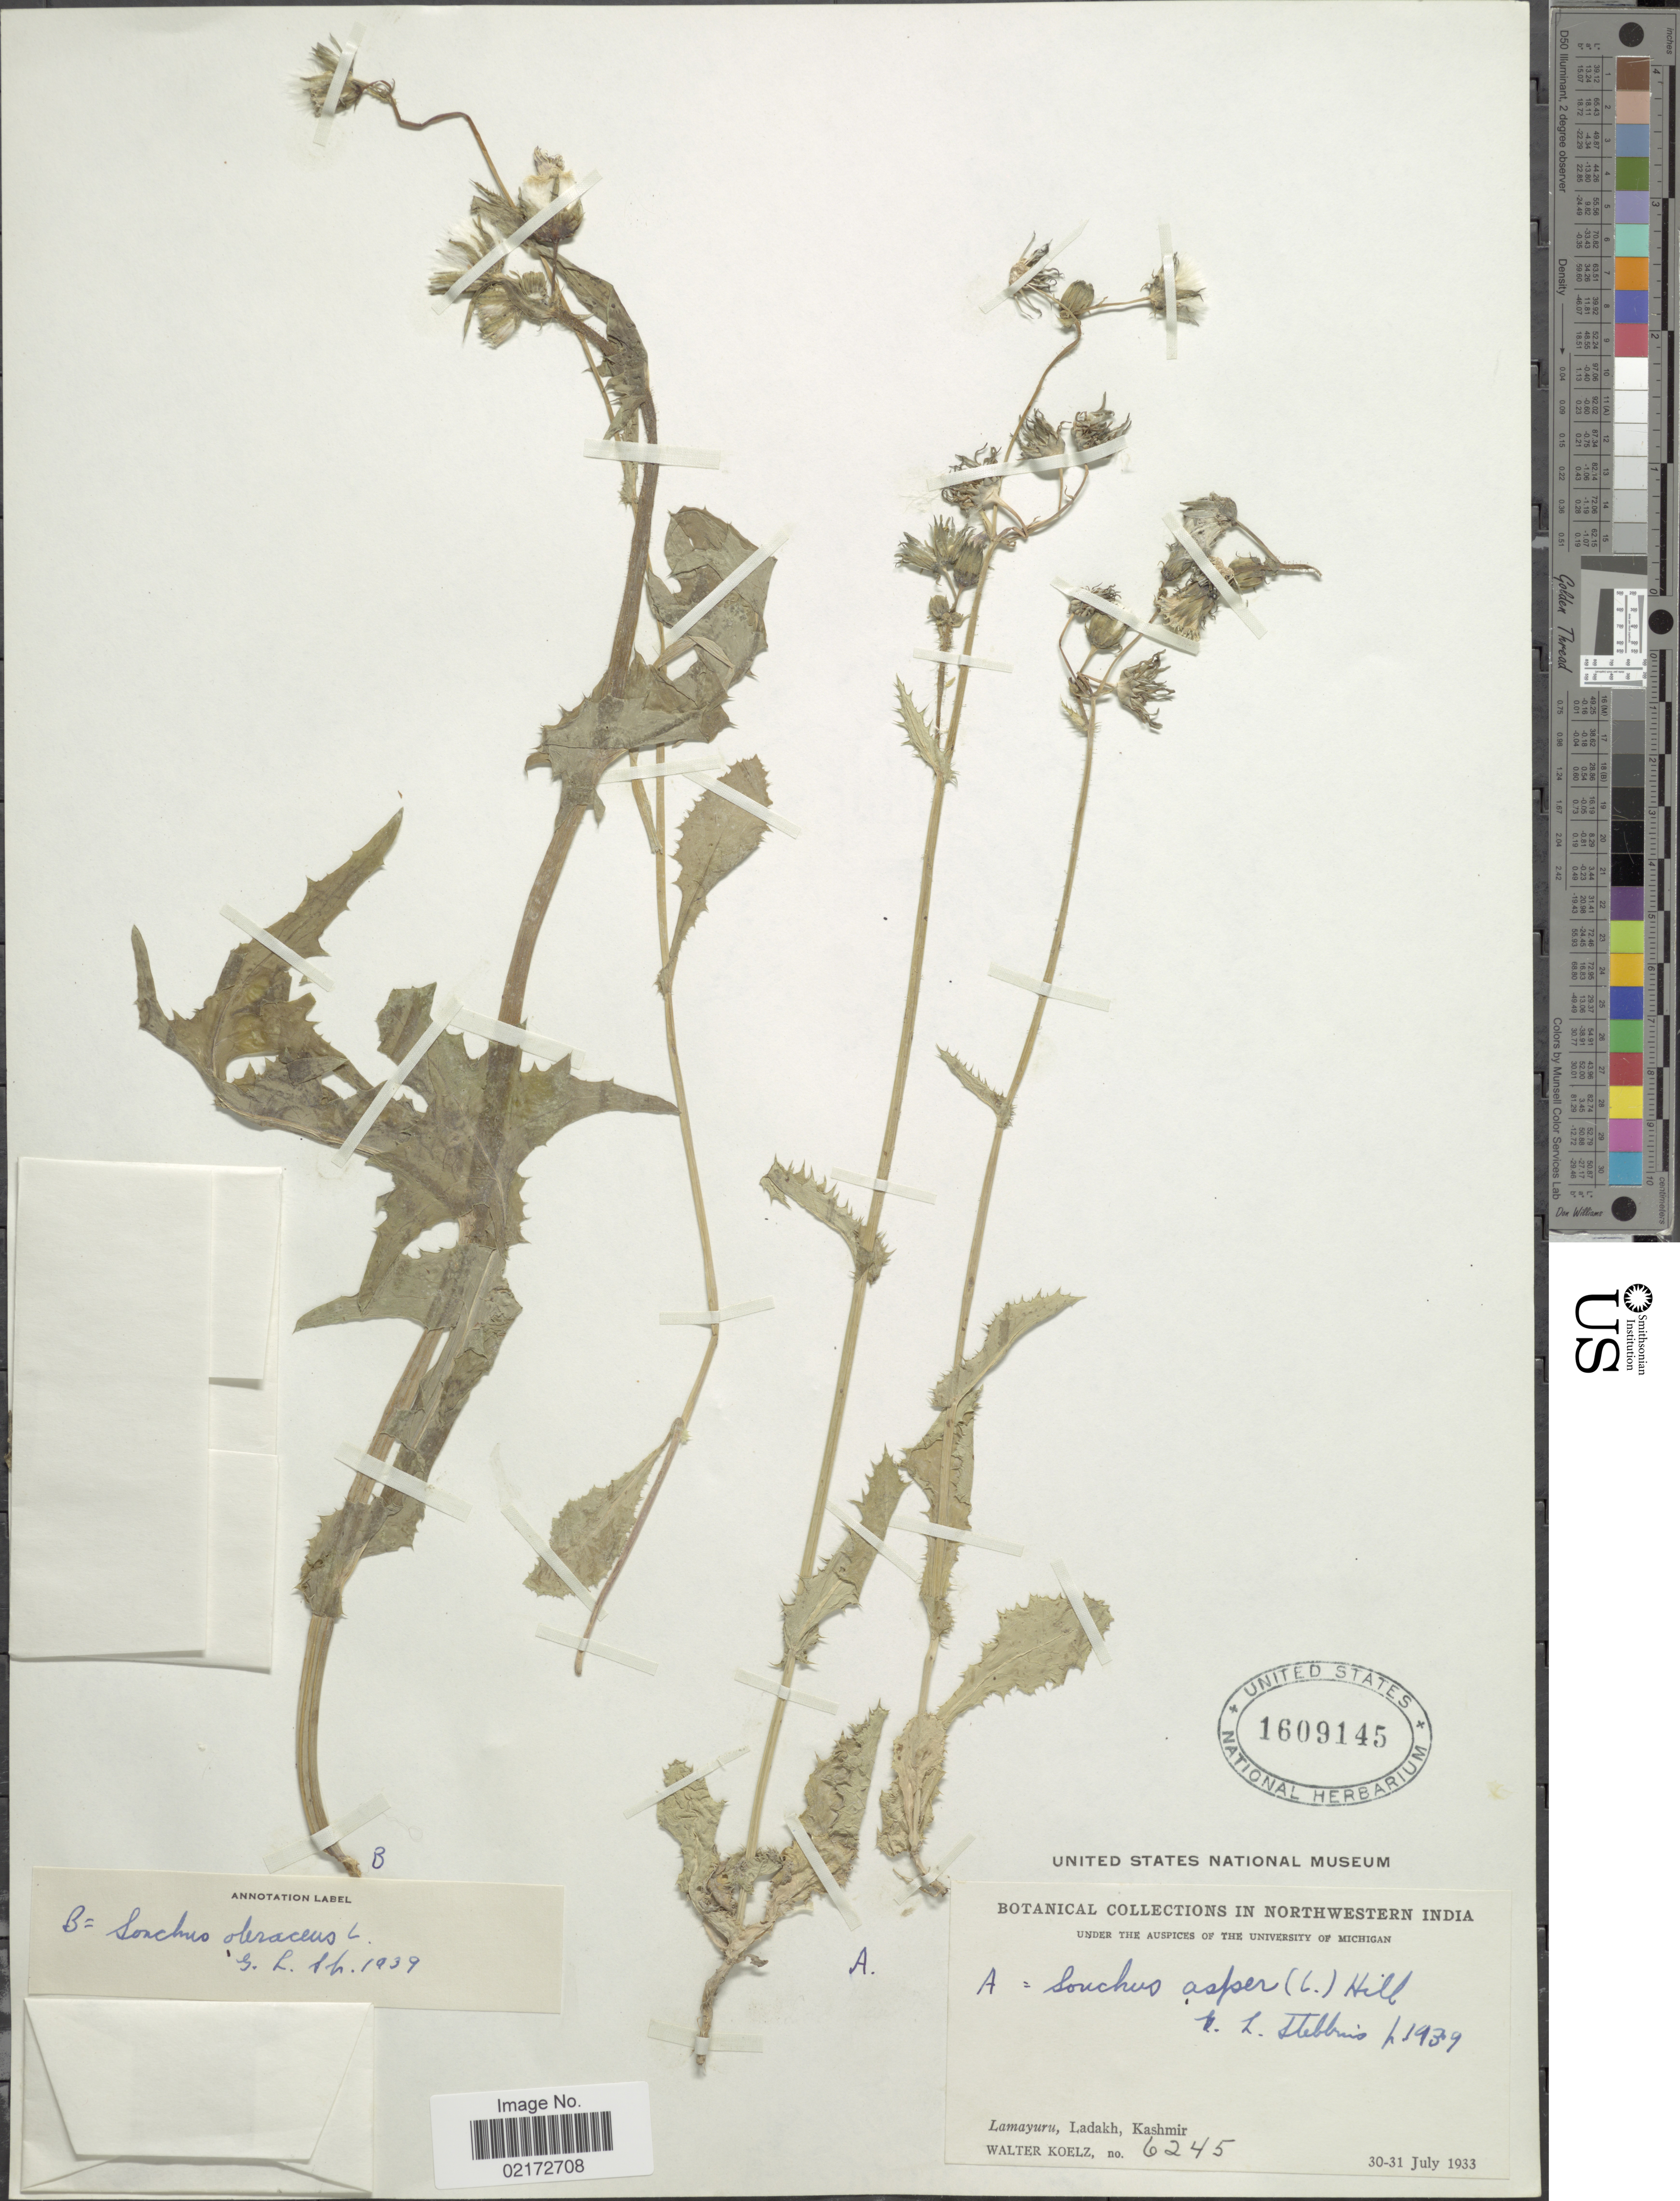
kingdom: Plantae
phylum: Tracheophyta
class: Magnoliopsida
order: Asterales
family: Asteraceae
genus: Sonchus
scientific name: Sonchus asper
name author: (L.) Hill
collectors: W. N. Koelz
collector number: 6245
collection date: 1933-07-30/1933-07-31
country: India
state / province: Jammu and Kashmir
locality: Northwestern India. Lamayuru, Ladakh, Kashmir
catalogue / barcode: US 1609145